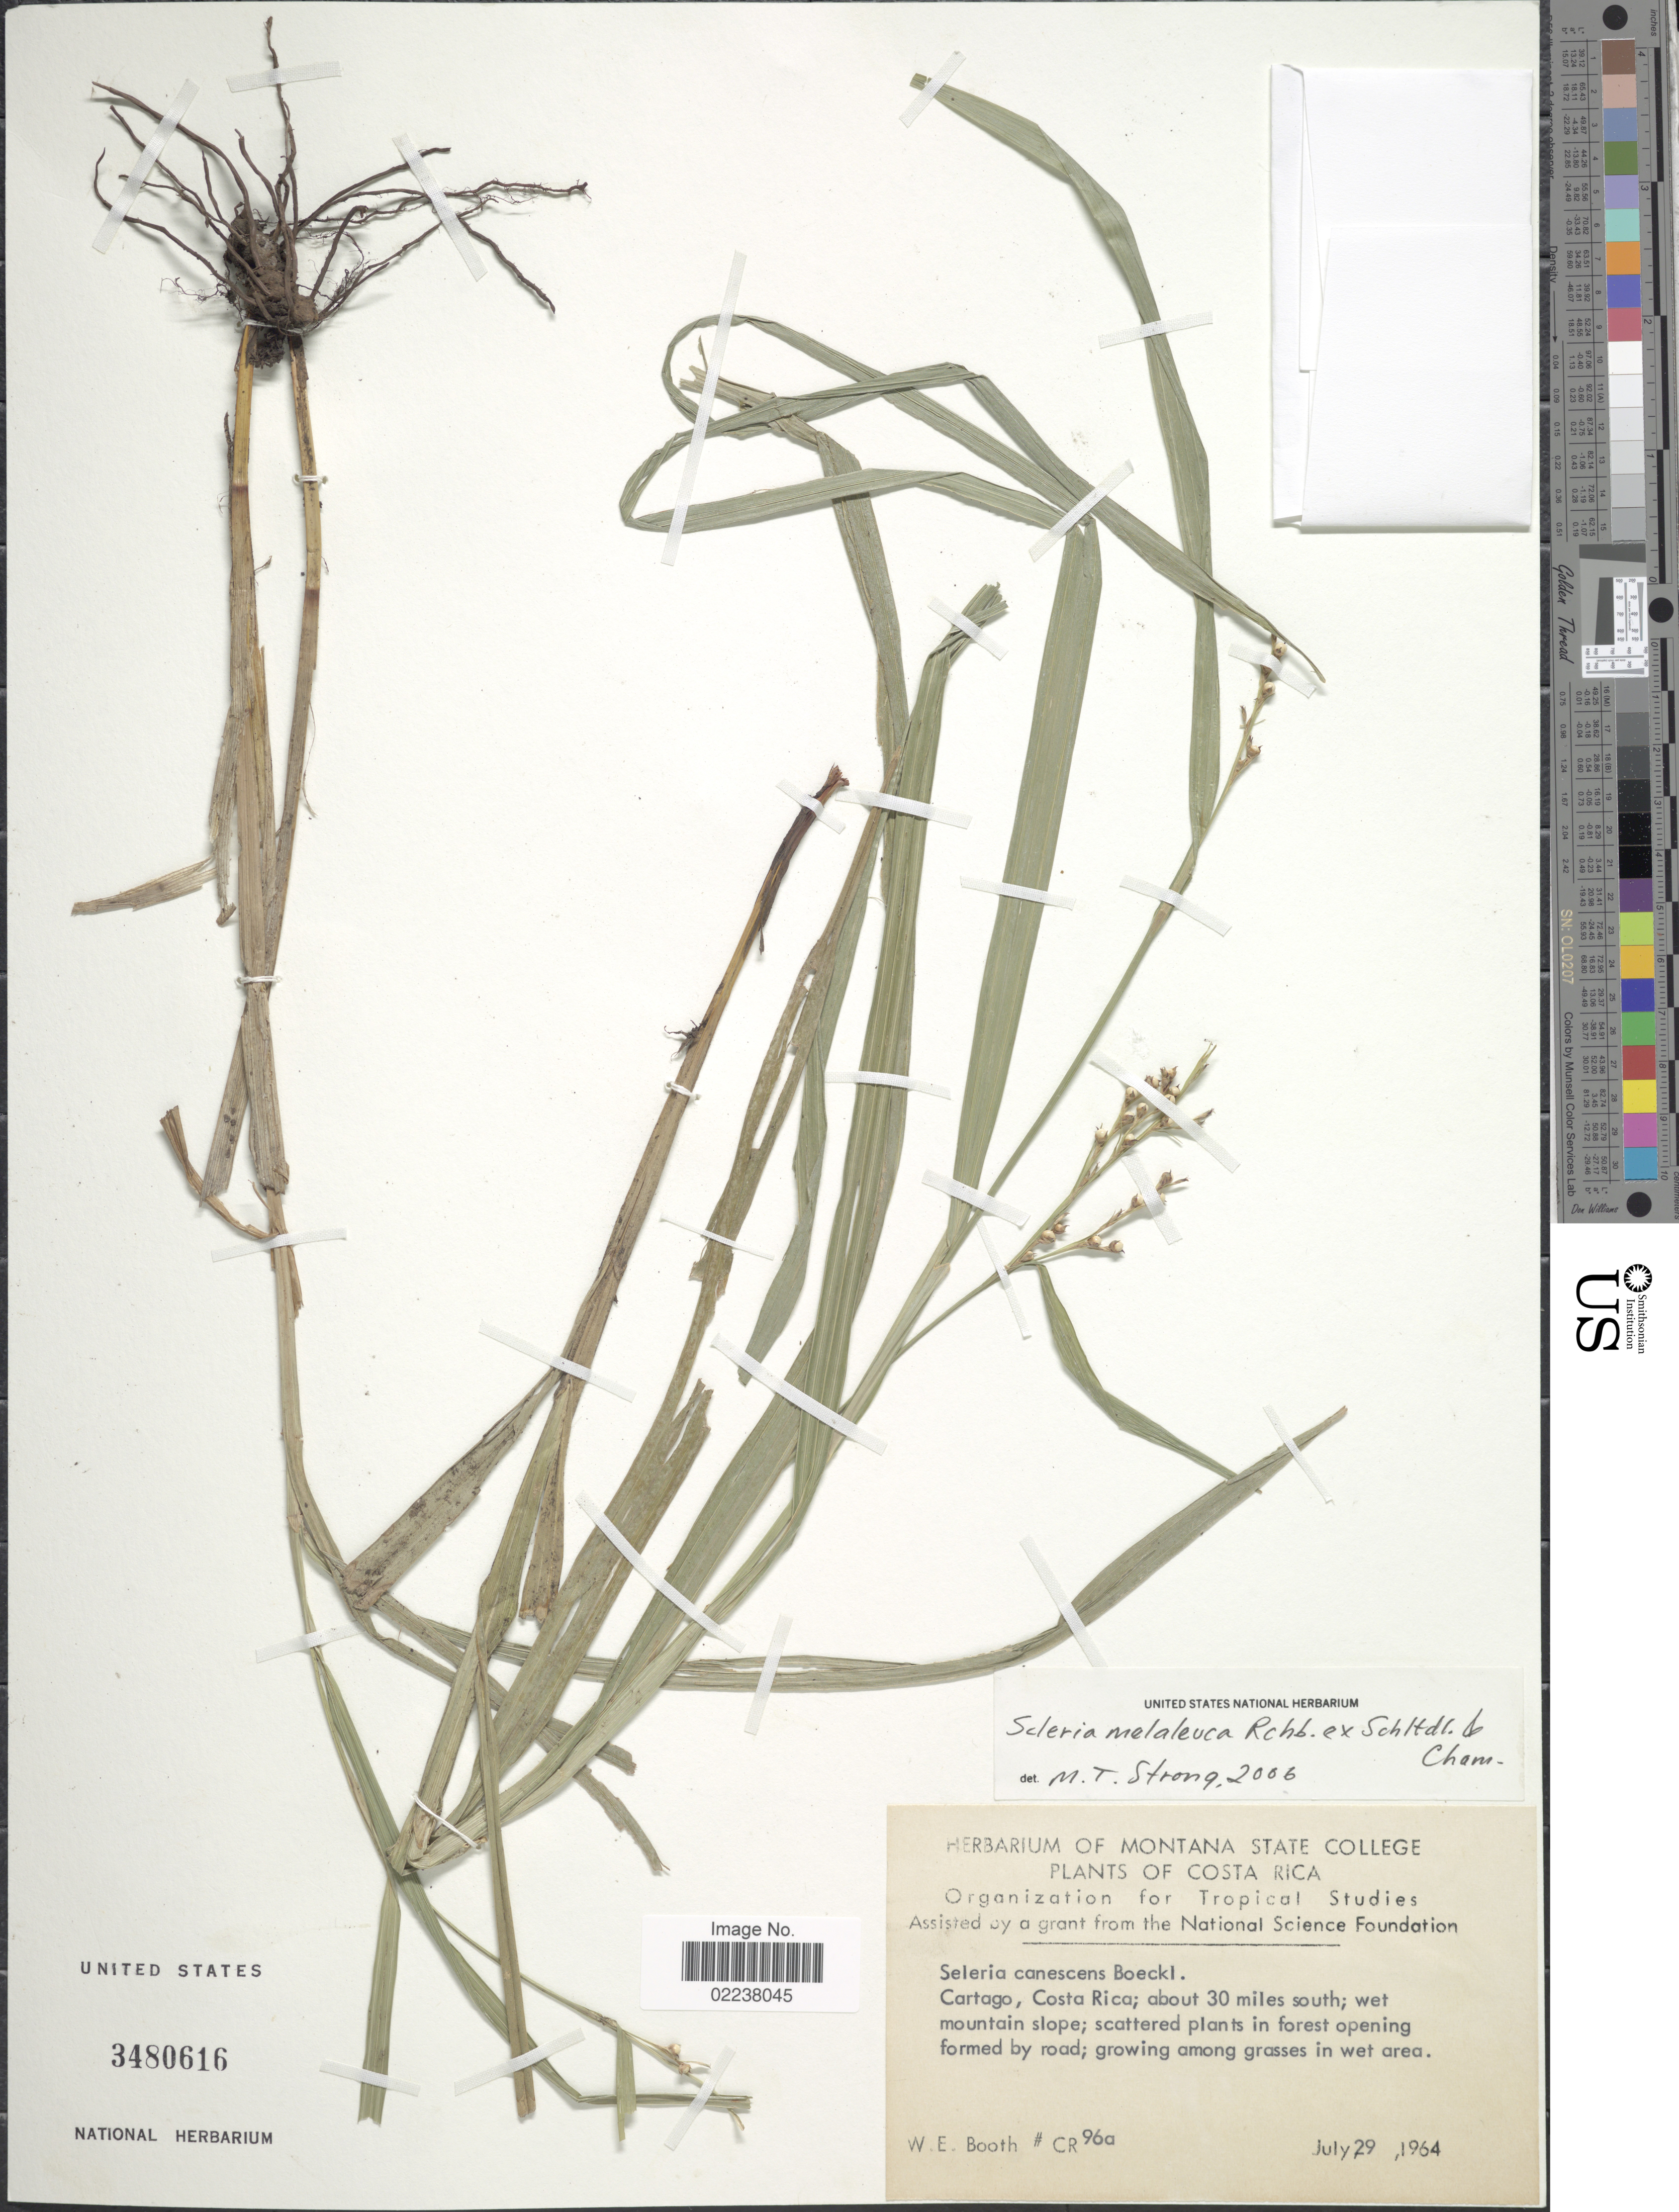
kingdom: Plantae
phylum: Tracheophyta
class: Liliopsida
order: Poales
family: Cyperaceae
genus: Scleria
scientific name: Scleria gaertneri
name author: Raddi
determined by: Strong, Mark T., (BOT), Smithsonian Institution - National Museum of Natural History (UNITED STATES)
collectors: W. Booth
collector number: CR96a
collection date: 1964-07-29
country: Costa Rica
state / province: Cartago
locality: About 30 miles south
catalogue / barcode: US 3480616